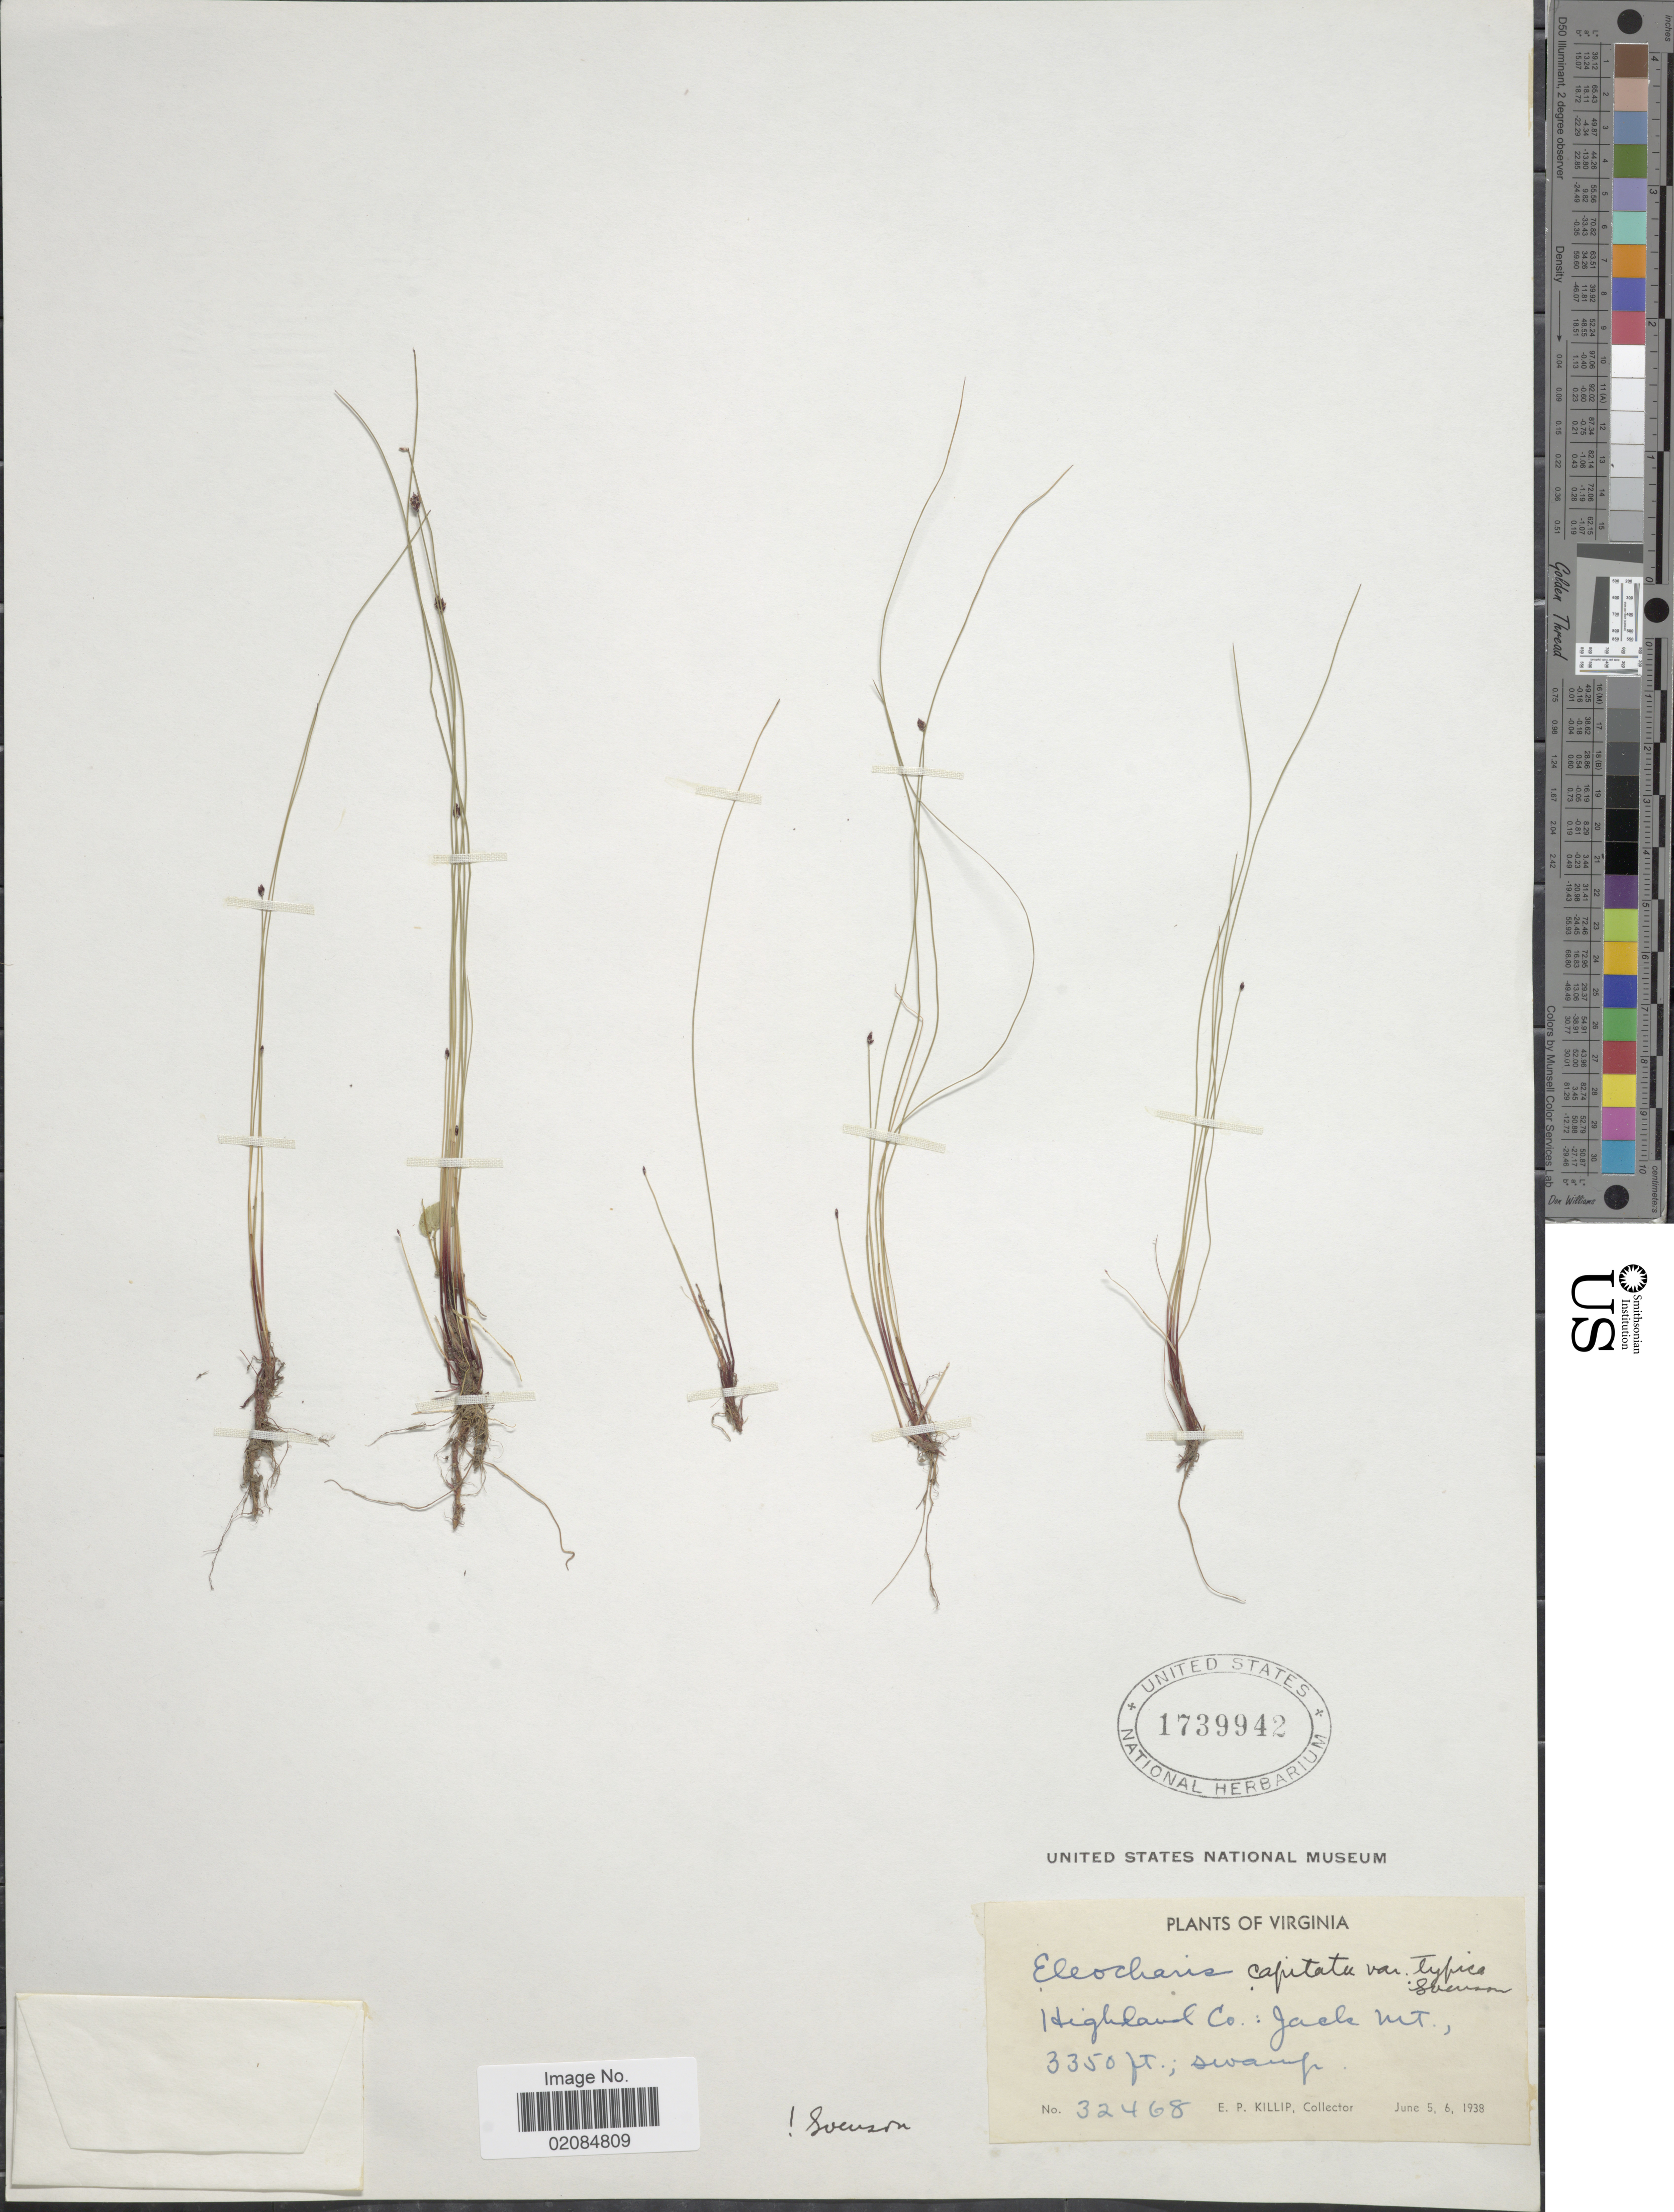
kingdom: Plantae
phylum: Tracheophyta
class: Liliopsida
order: Poales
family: Cyperaceae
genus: Eleocharis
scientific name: Eleocharis tenuis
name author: (Willd.) Schult.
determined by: Strong, Mark T., (BOT), Smithsonian Institution - National Museum of Natural History (UNITED STATES)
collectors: E. P. Killip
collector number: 32468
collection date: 1938-06-05/1938-06-06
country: United States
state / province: Virginia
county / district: Highland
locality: Jack Mt.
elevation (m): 1021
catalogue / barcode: US 1739942